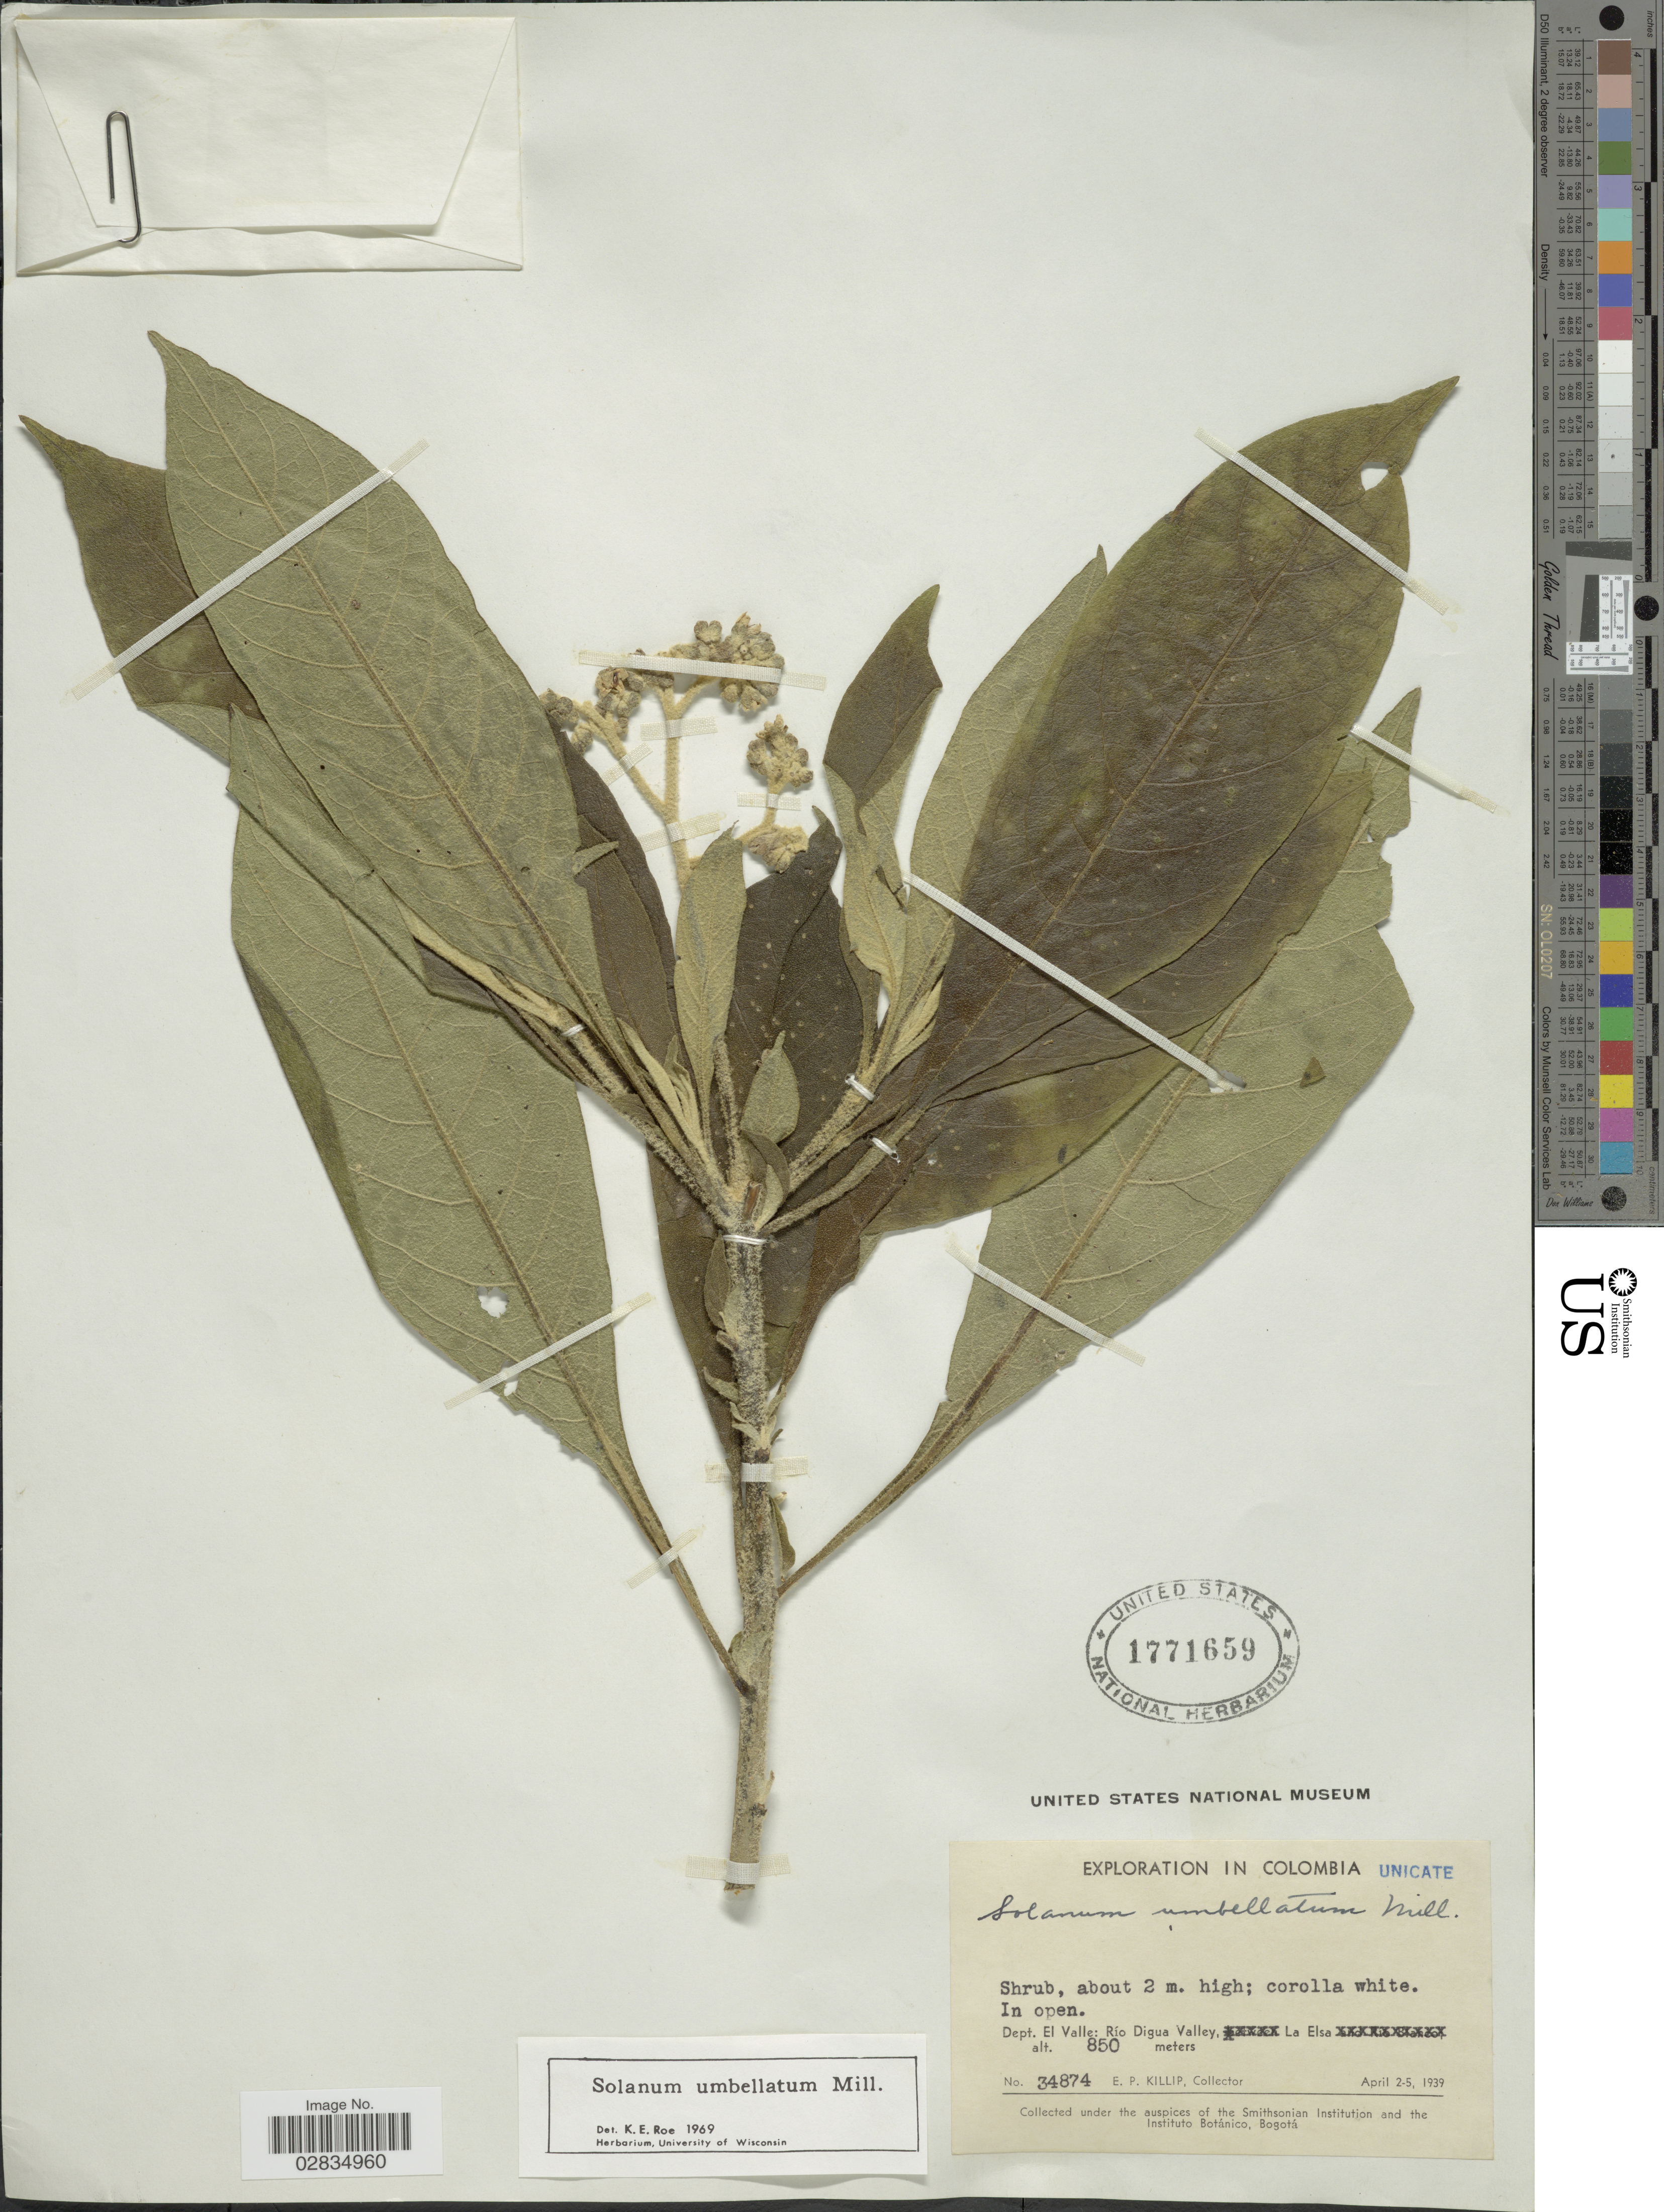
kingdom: Plantae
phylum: Tracheophyta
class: Magnoliopsida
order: Solanales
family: Solanaceae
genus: Solanum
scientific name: Solanum umbellatum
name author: Mill.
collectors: E. P. Killip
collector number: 34874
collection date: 1939-04-02/1939-04-05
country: Colombia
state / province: Valle del Cauca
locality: Dept. El Valle: Río Digua Valley, La Elsa.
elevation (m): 850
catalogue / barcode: US 1771659